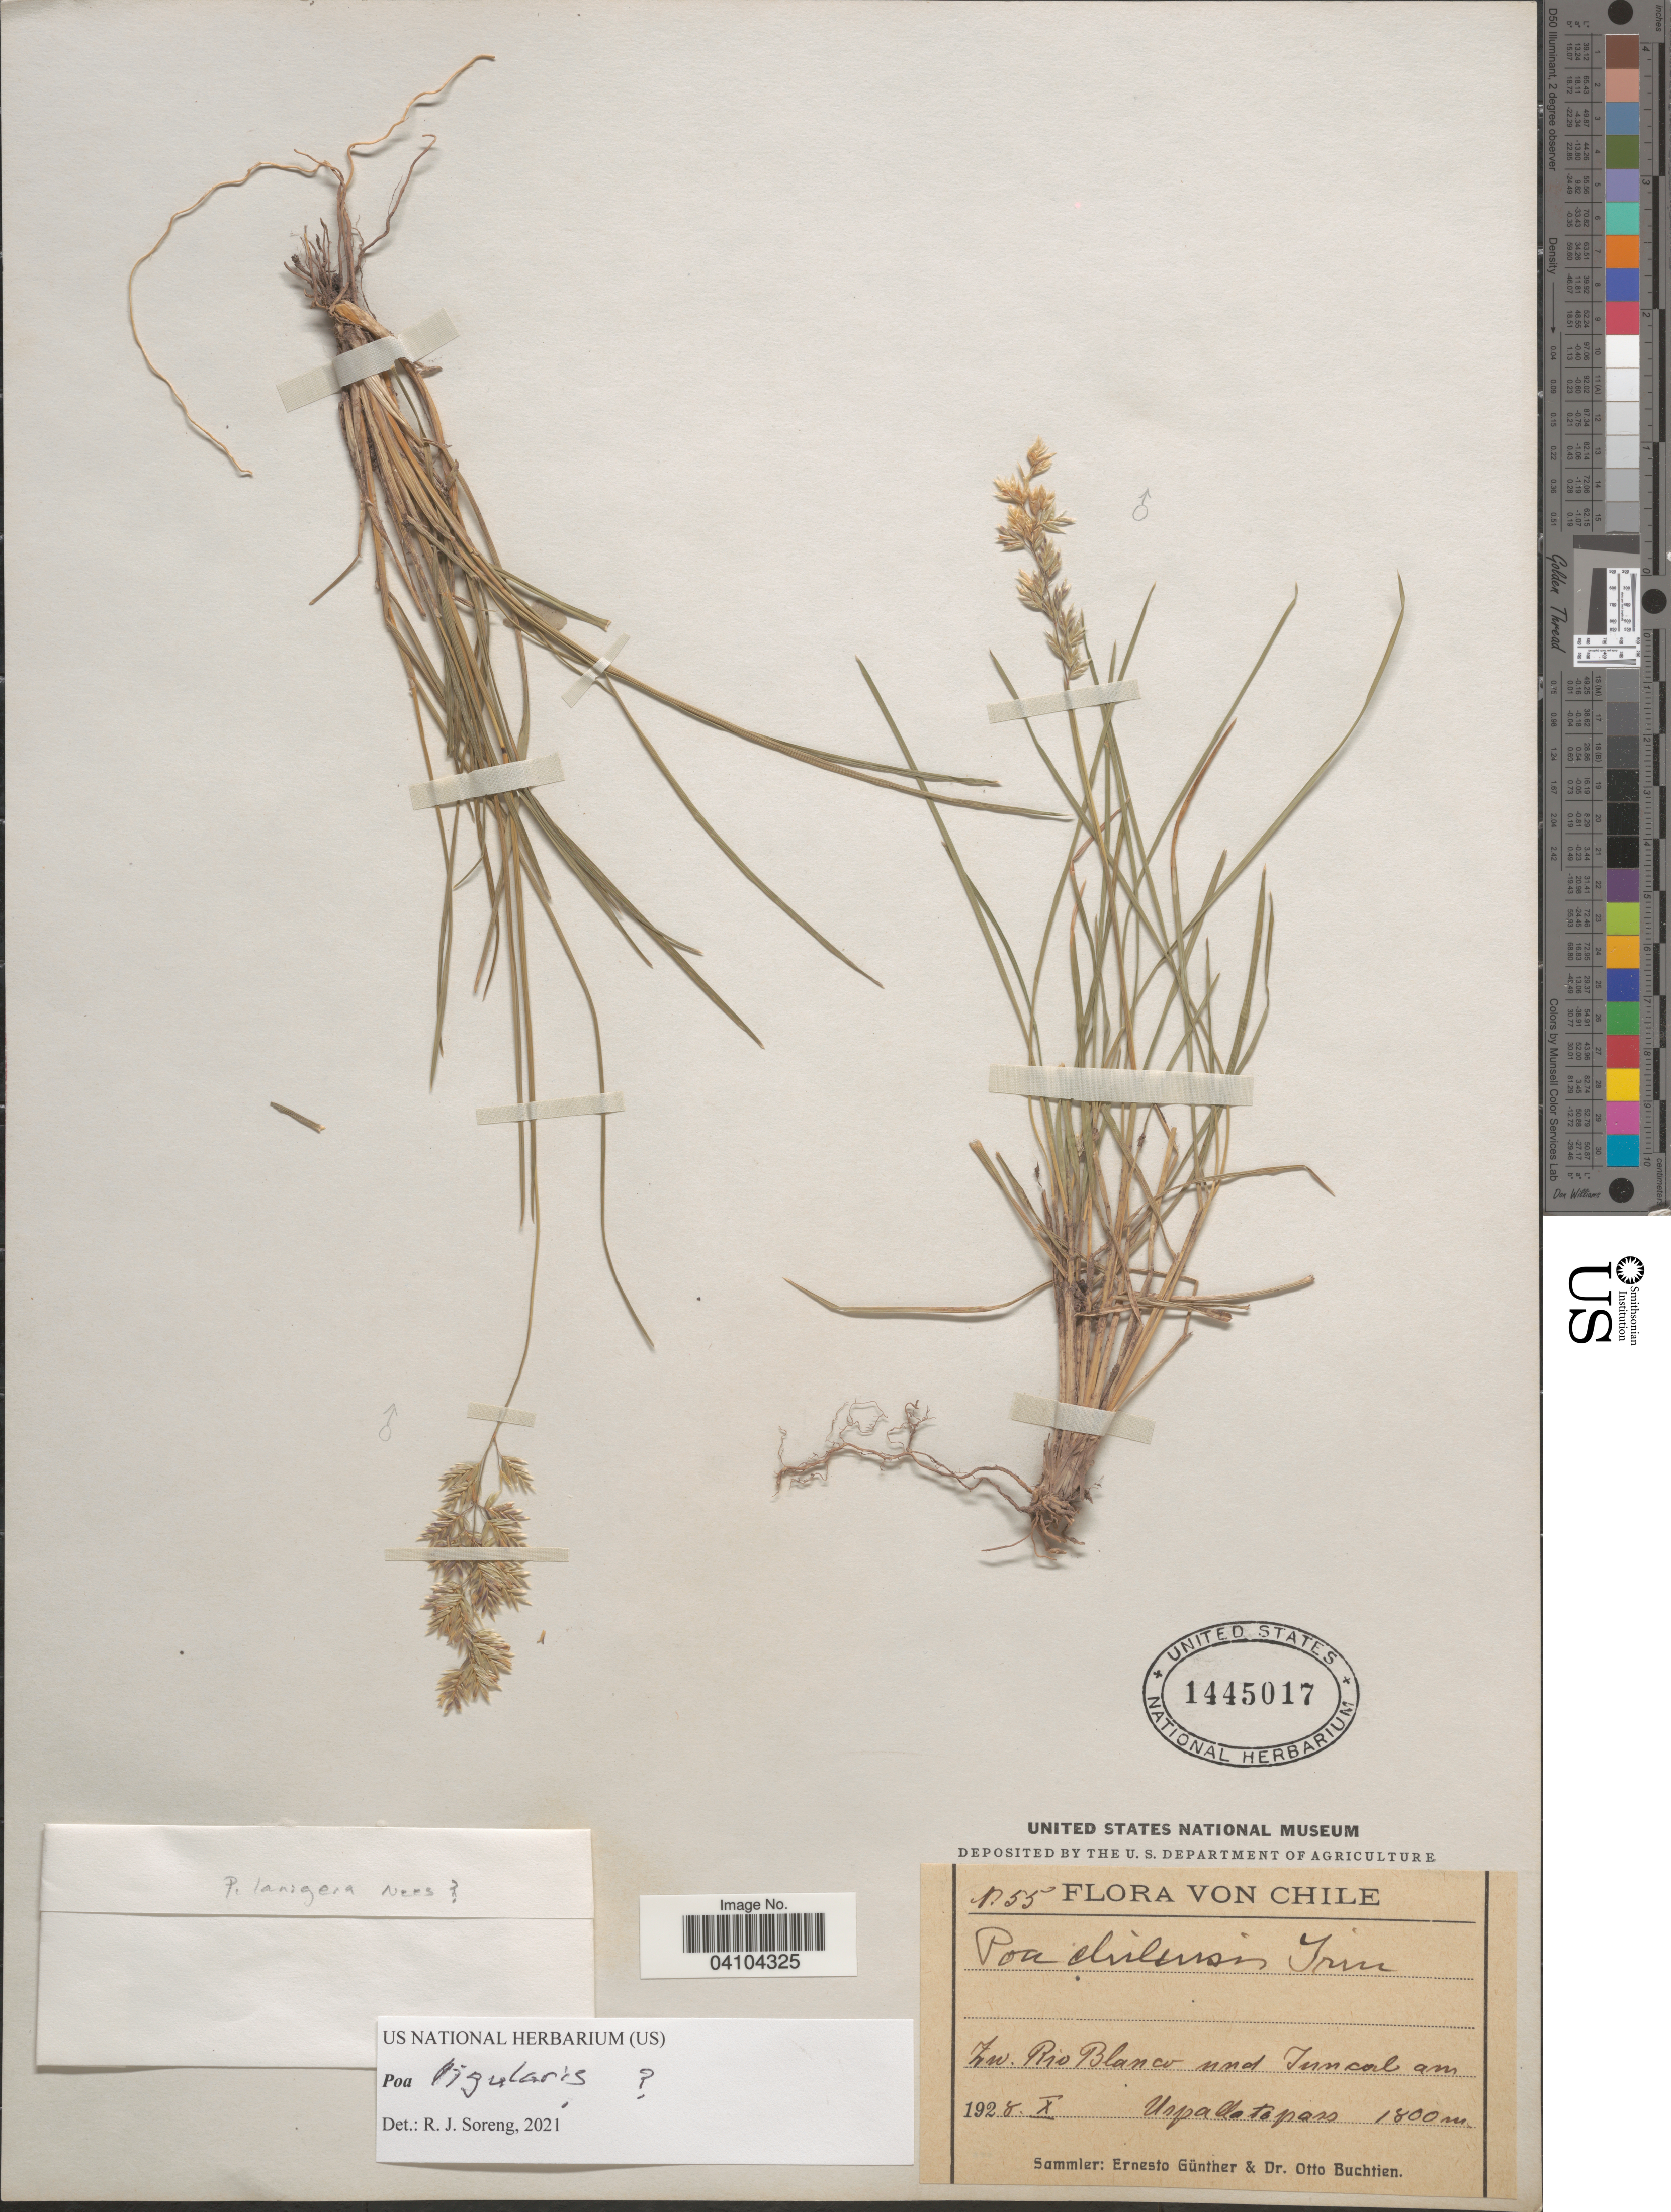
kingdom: Plantae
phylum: Tracheophyta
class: Liliopsida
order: Poales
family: Poaceae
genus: Poa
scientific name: Poa ligularis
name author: Nees ex Steud.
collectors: E. Gunther & O. Buchtien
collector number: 55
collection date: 1928-10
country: Ecuador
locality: Zw. Rio Blanco und Juncal am Uspallata pass.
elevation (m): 1800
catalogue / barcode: US 1445017